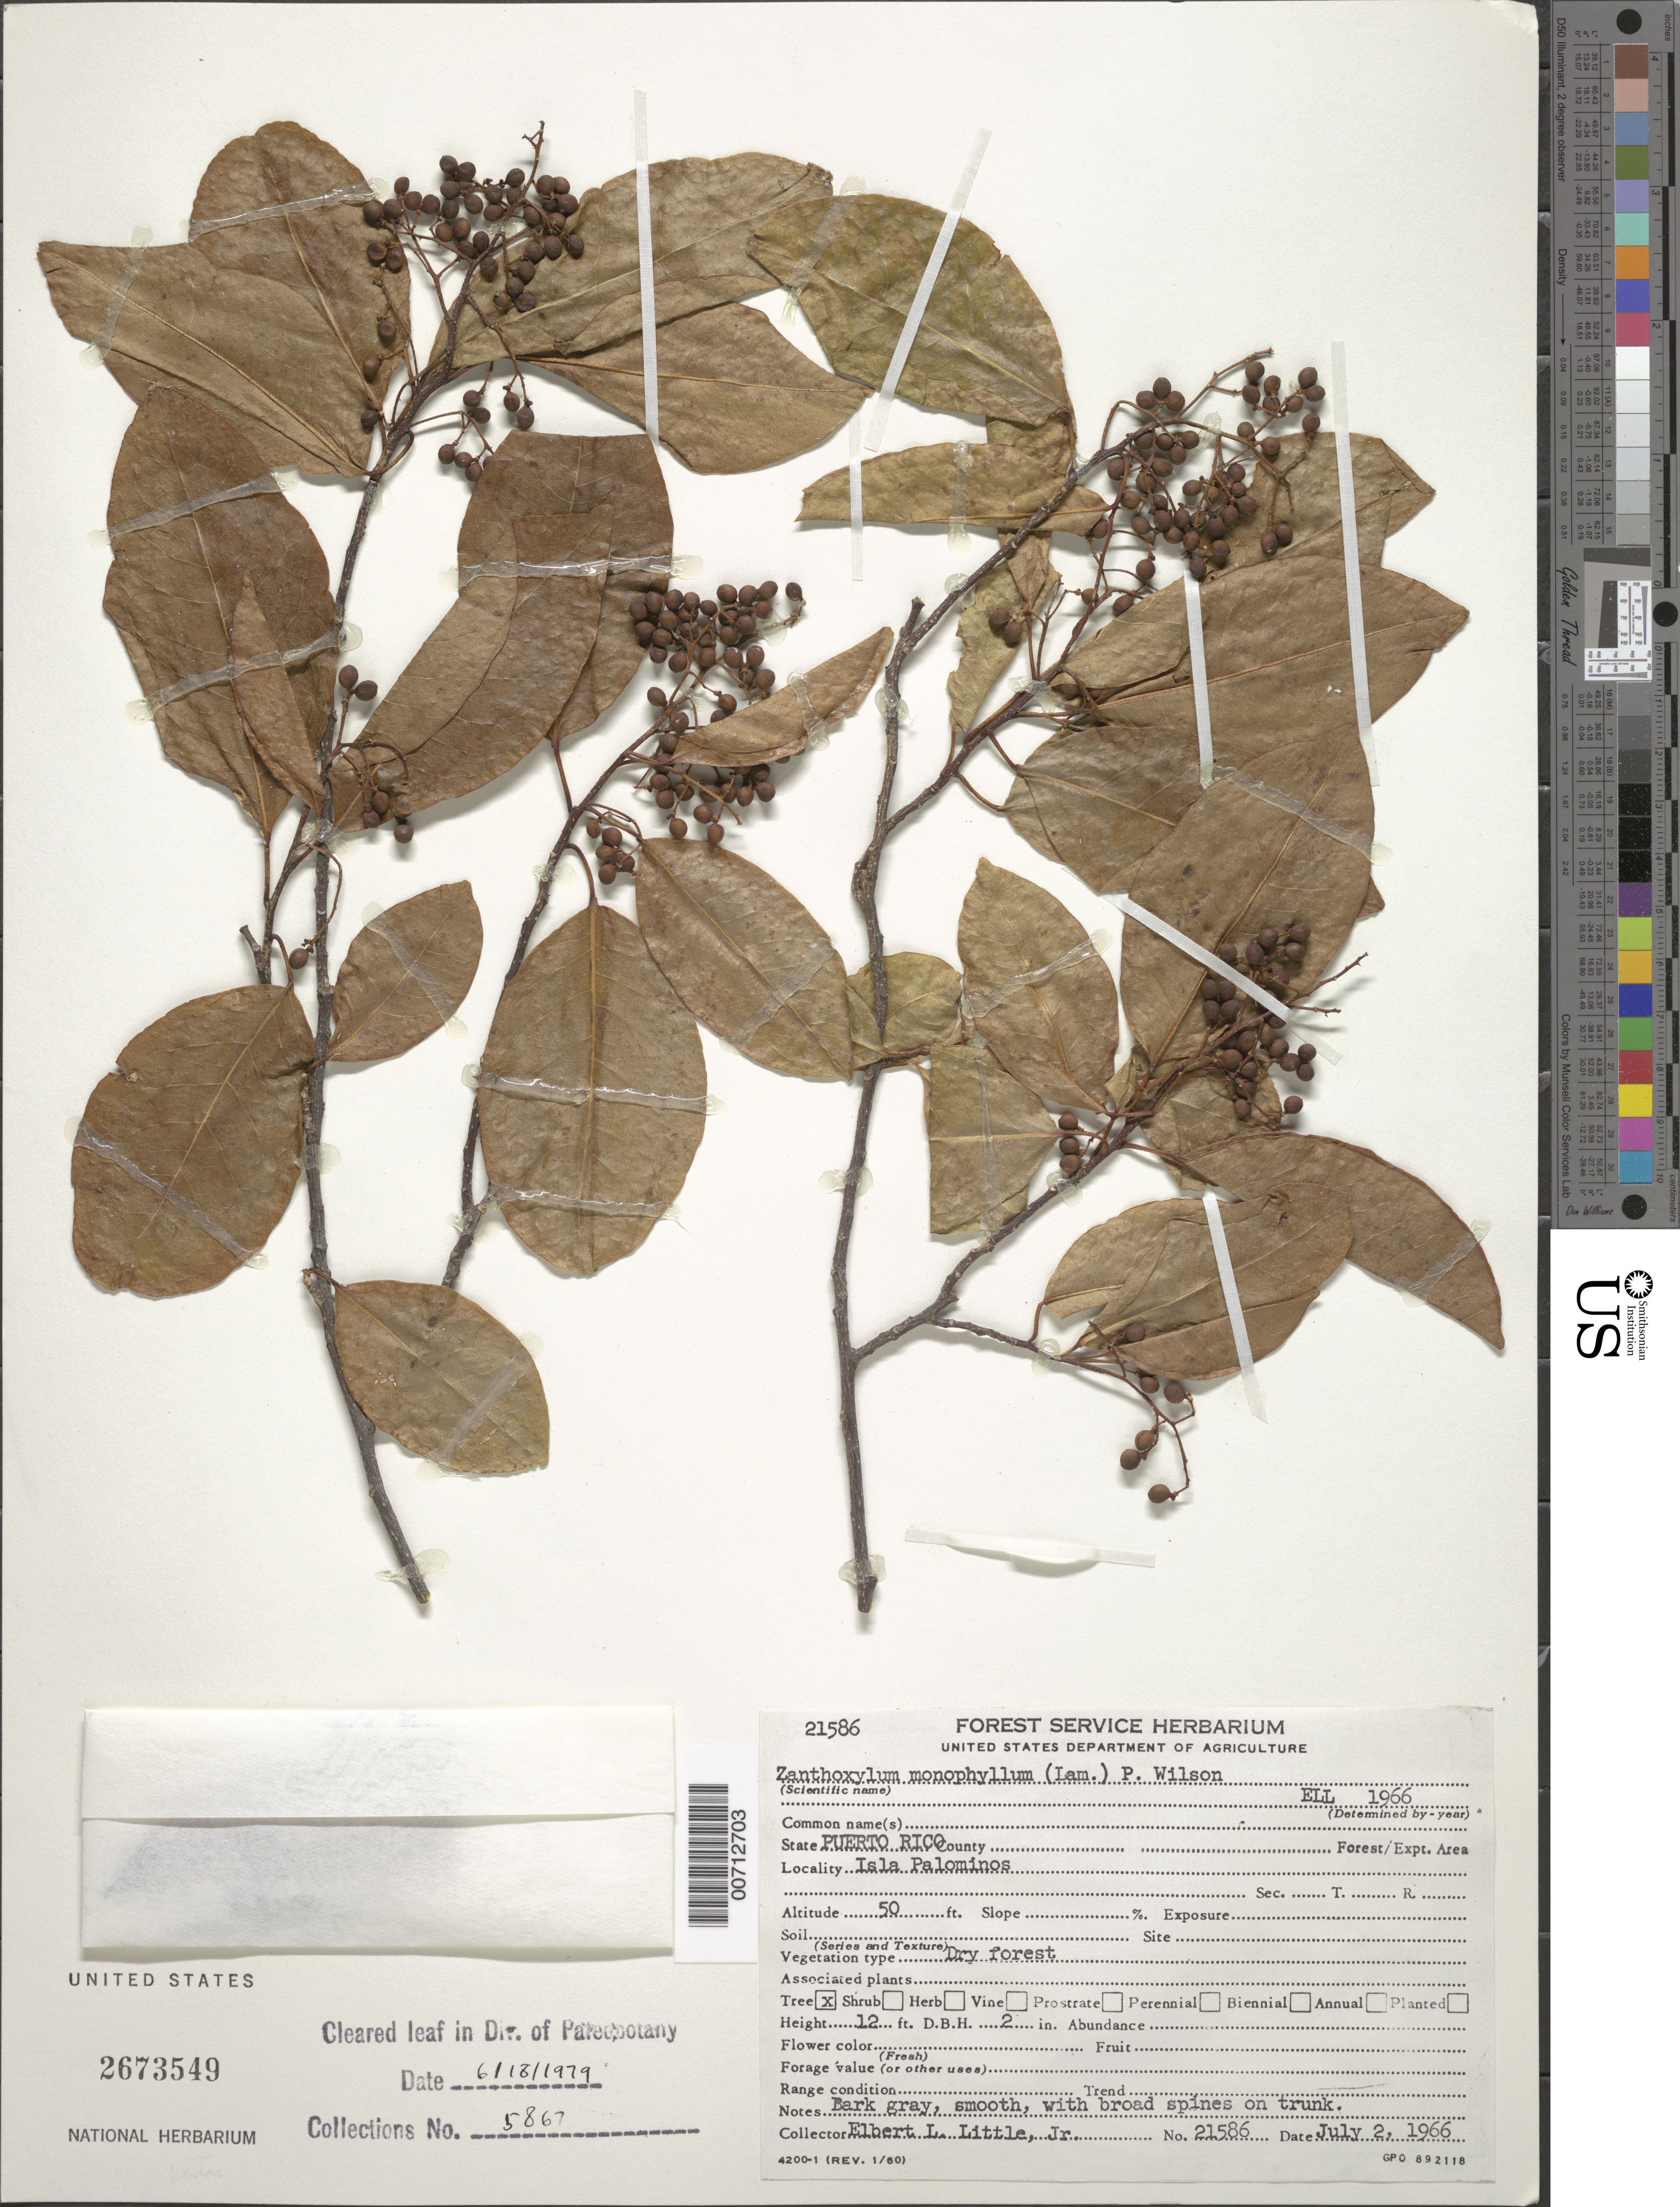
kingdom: Plantae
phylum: Tracheophyta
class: Magnoliopsida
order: Sapindales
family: Rutaceae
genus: Zanthoxylum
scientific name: Zanthoxylum monophyllum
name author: (Lam.) P. Wilson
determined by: Little, Elbert L., Jr., (FSSR), United States Department of Agriculture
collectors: E. L. Little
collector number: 21586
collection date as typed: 02 Jul 1966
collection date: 1966-07-02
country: Puerto Rico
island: Greater Antilles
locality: Isla Palominos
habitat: Dry forest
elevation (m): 15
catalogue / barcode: US 2673549